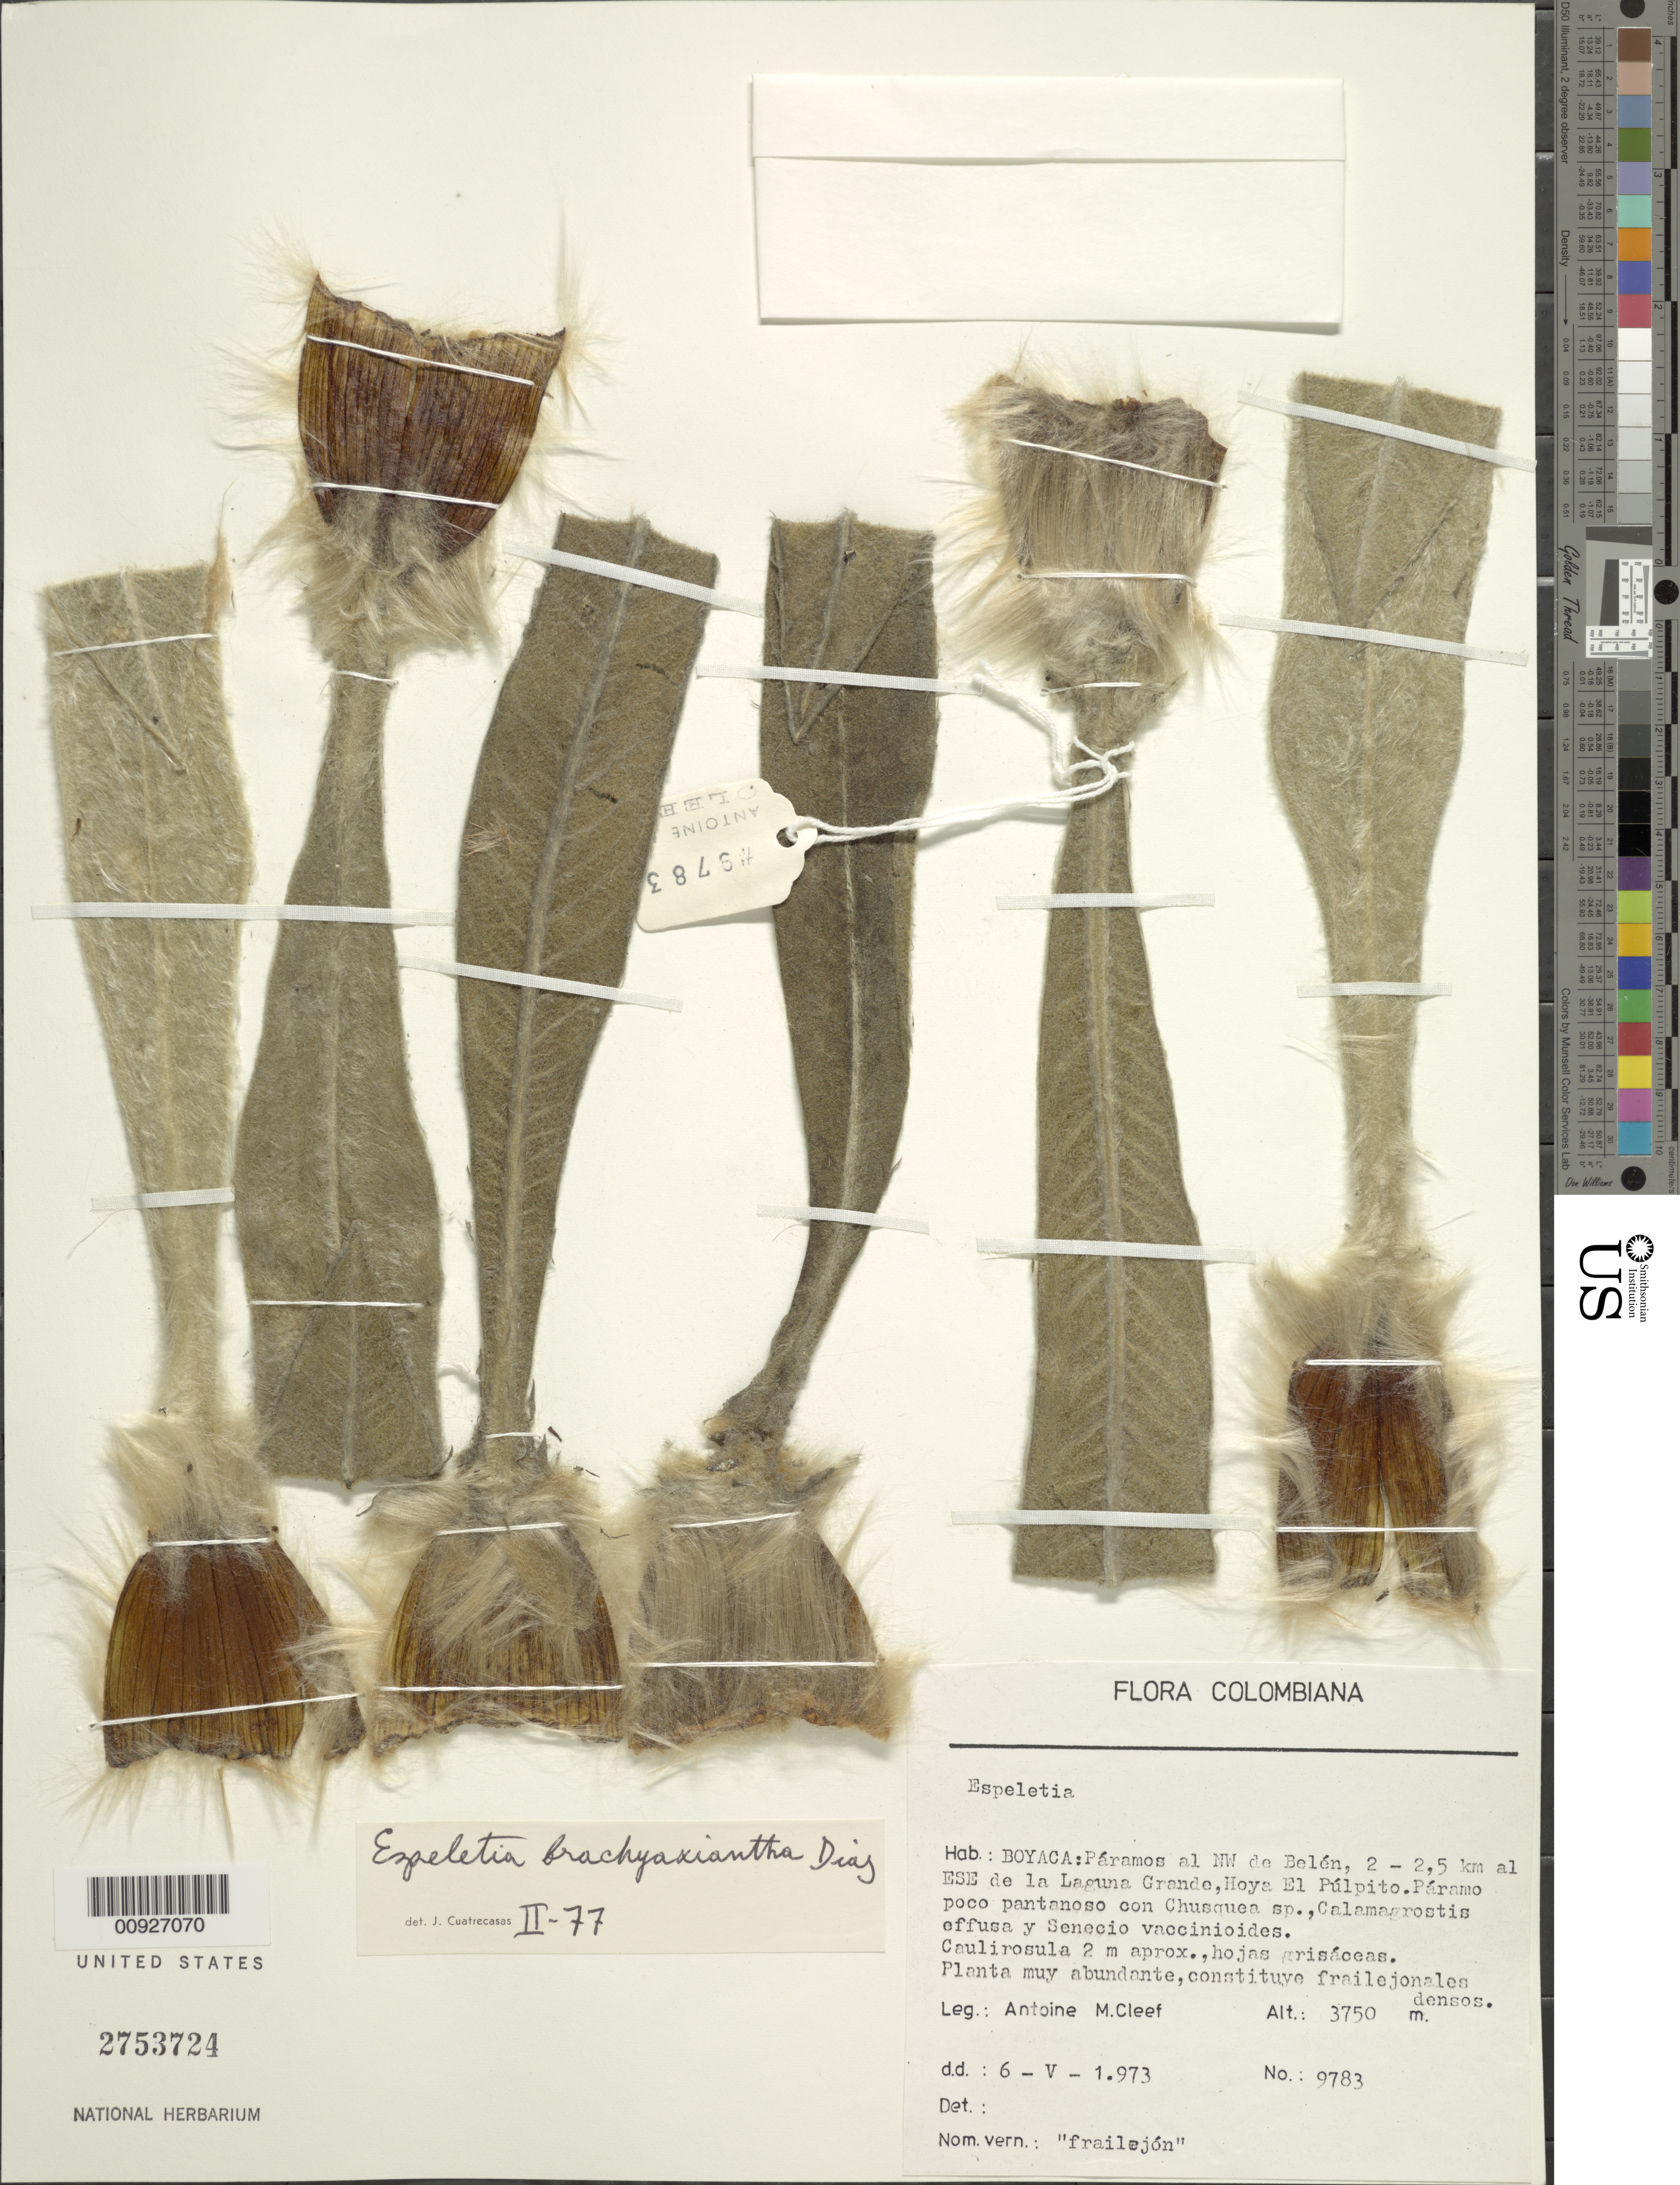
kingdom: Plantae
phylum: Tracheophyta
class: Magnoliopsida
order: Asterales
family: Asteraceae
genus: Espeletia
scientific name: Espeletia brachyaxiantha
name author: S. Díaz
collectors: A. M. Cleef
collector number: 9783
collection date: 1973-05-06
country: Colombia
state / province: Boyacá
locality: Páramos al NW de Belén, 2 - 2.5 km al ESTE de la Laguna Grande, Hoya El Pulpito.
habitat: Páramo poco pantanoso con Chusquea sp., Calamagostris effusa y Senecio vaccinioides. Planta muy abundante constituye frailejonales.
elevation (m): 3750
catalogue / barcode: US 2753724